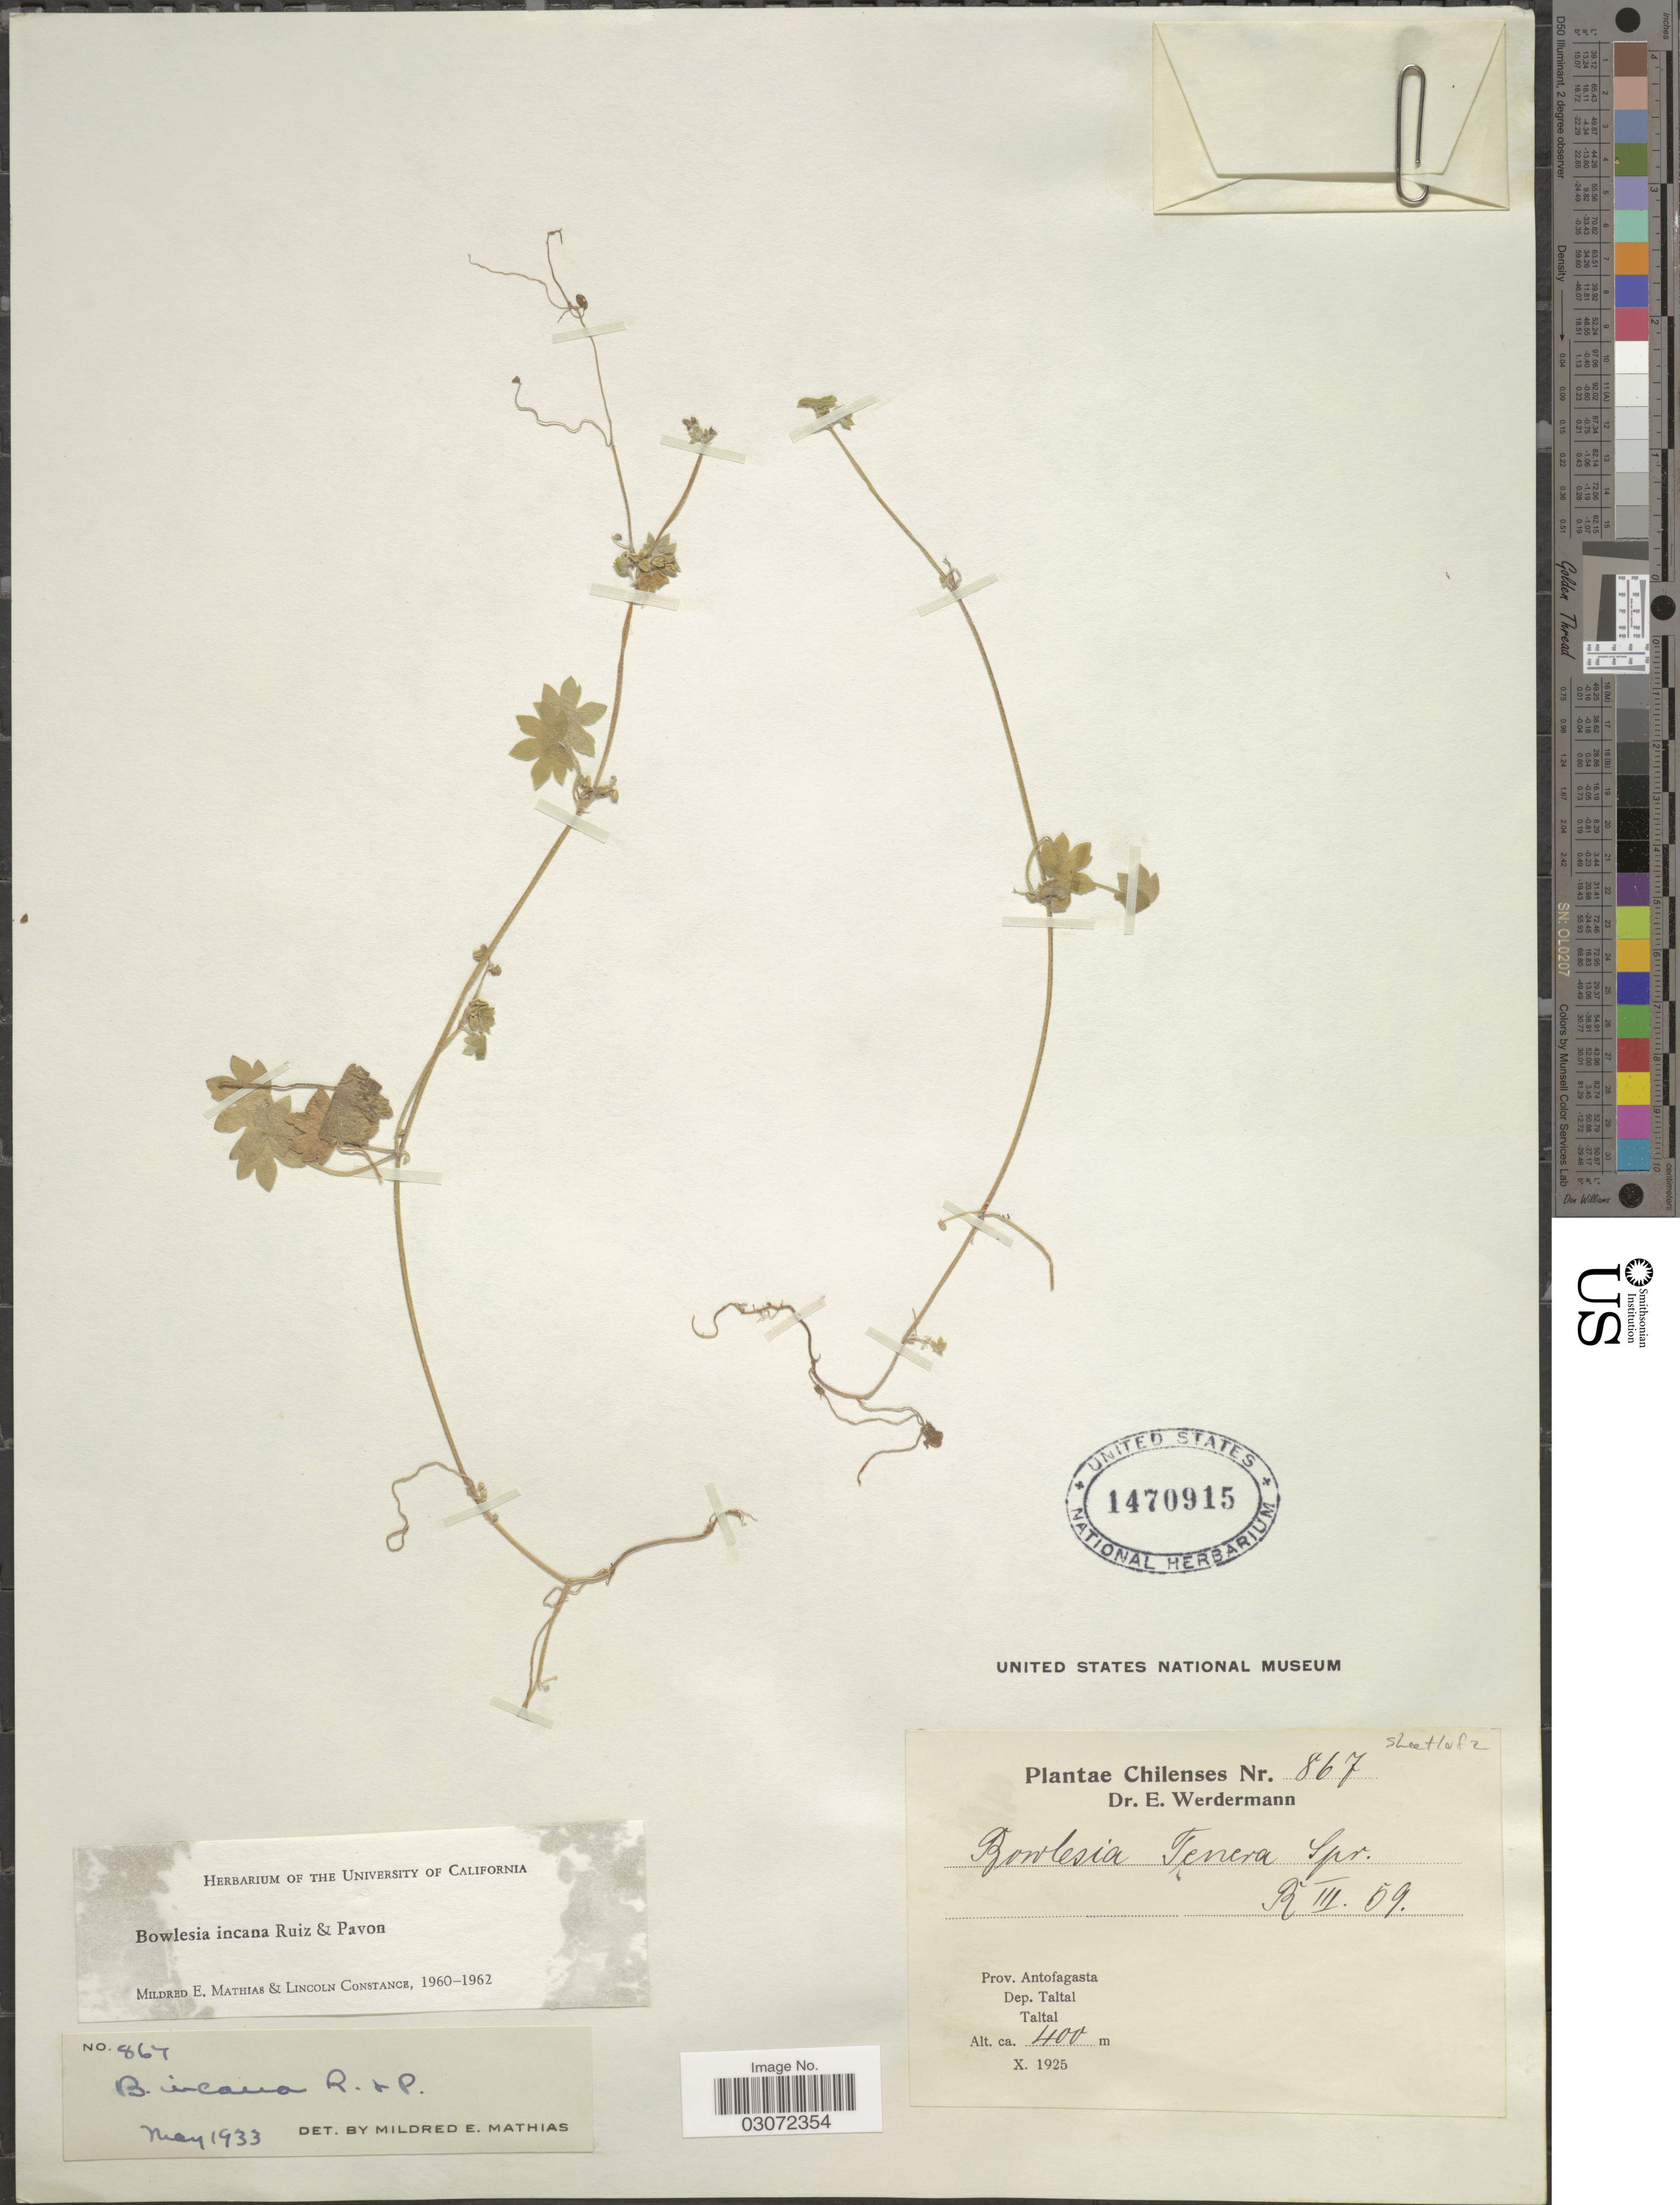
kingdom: Plantae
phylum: Tracheophyta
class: Magnoliopsida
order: Apiales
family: Apiaceae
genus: Bowlesia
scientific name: Bowlesia incana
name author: Ruiz & Pav.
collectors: E. Werdermann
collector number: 867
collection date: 1925-10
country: Chile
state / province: Antofagasta (II)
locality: Dep. Taltal, Taltal.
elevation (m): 400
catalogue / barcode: US 1470915